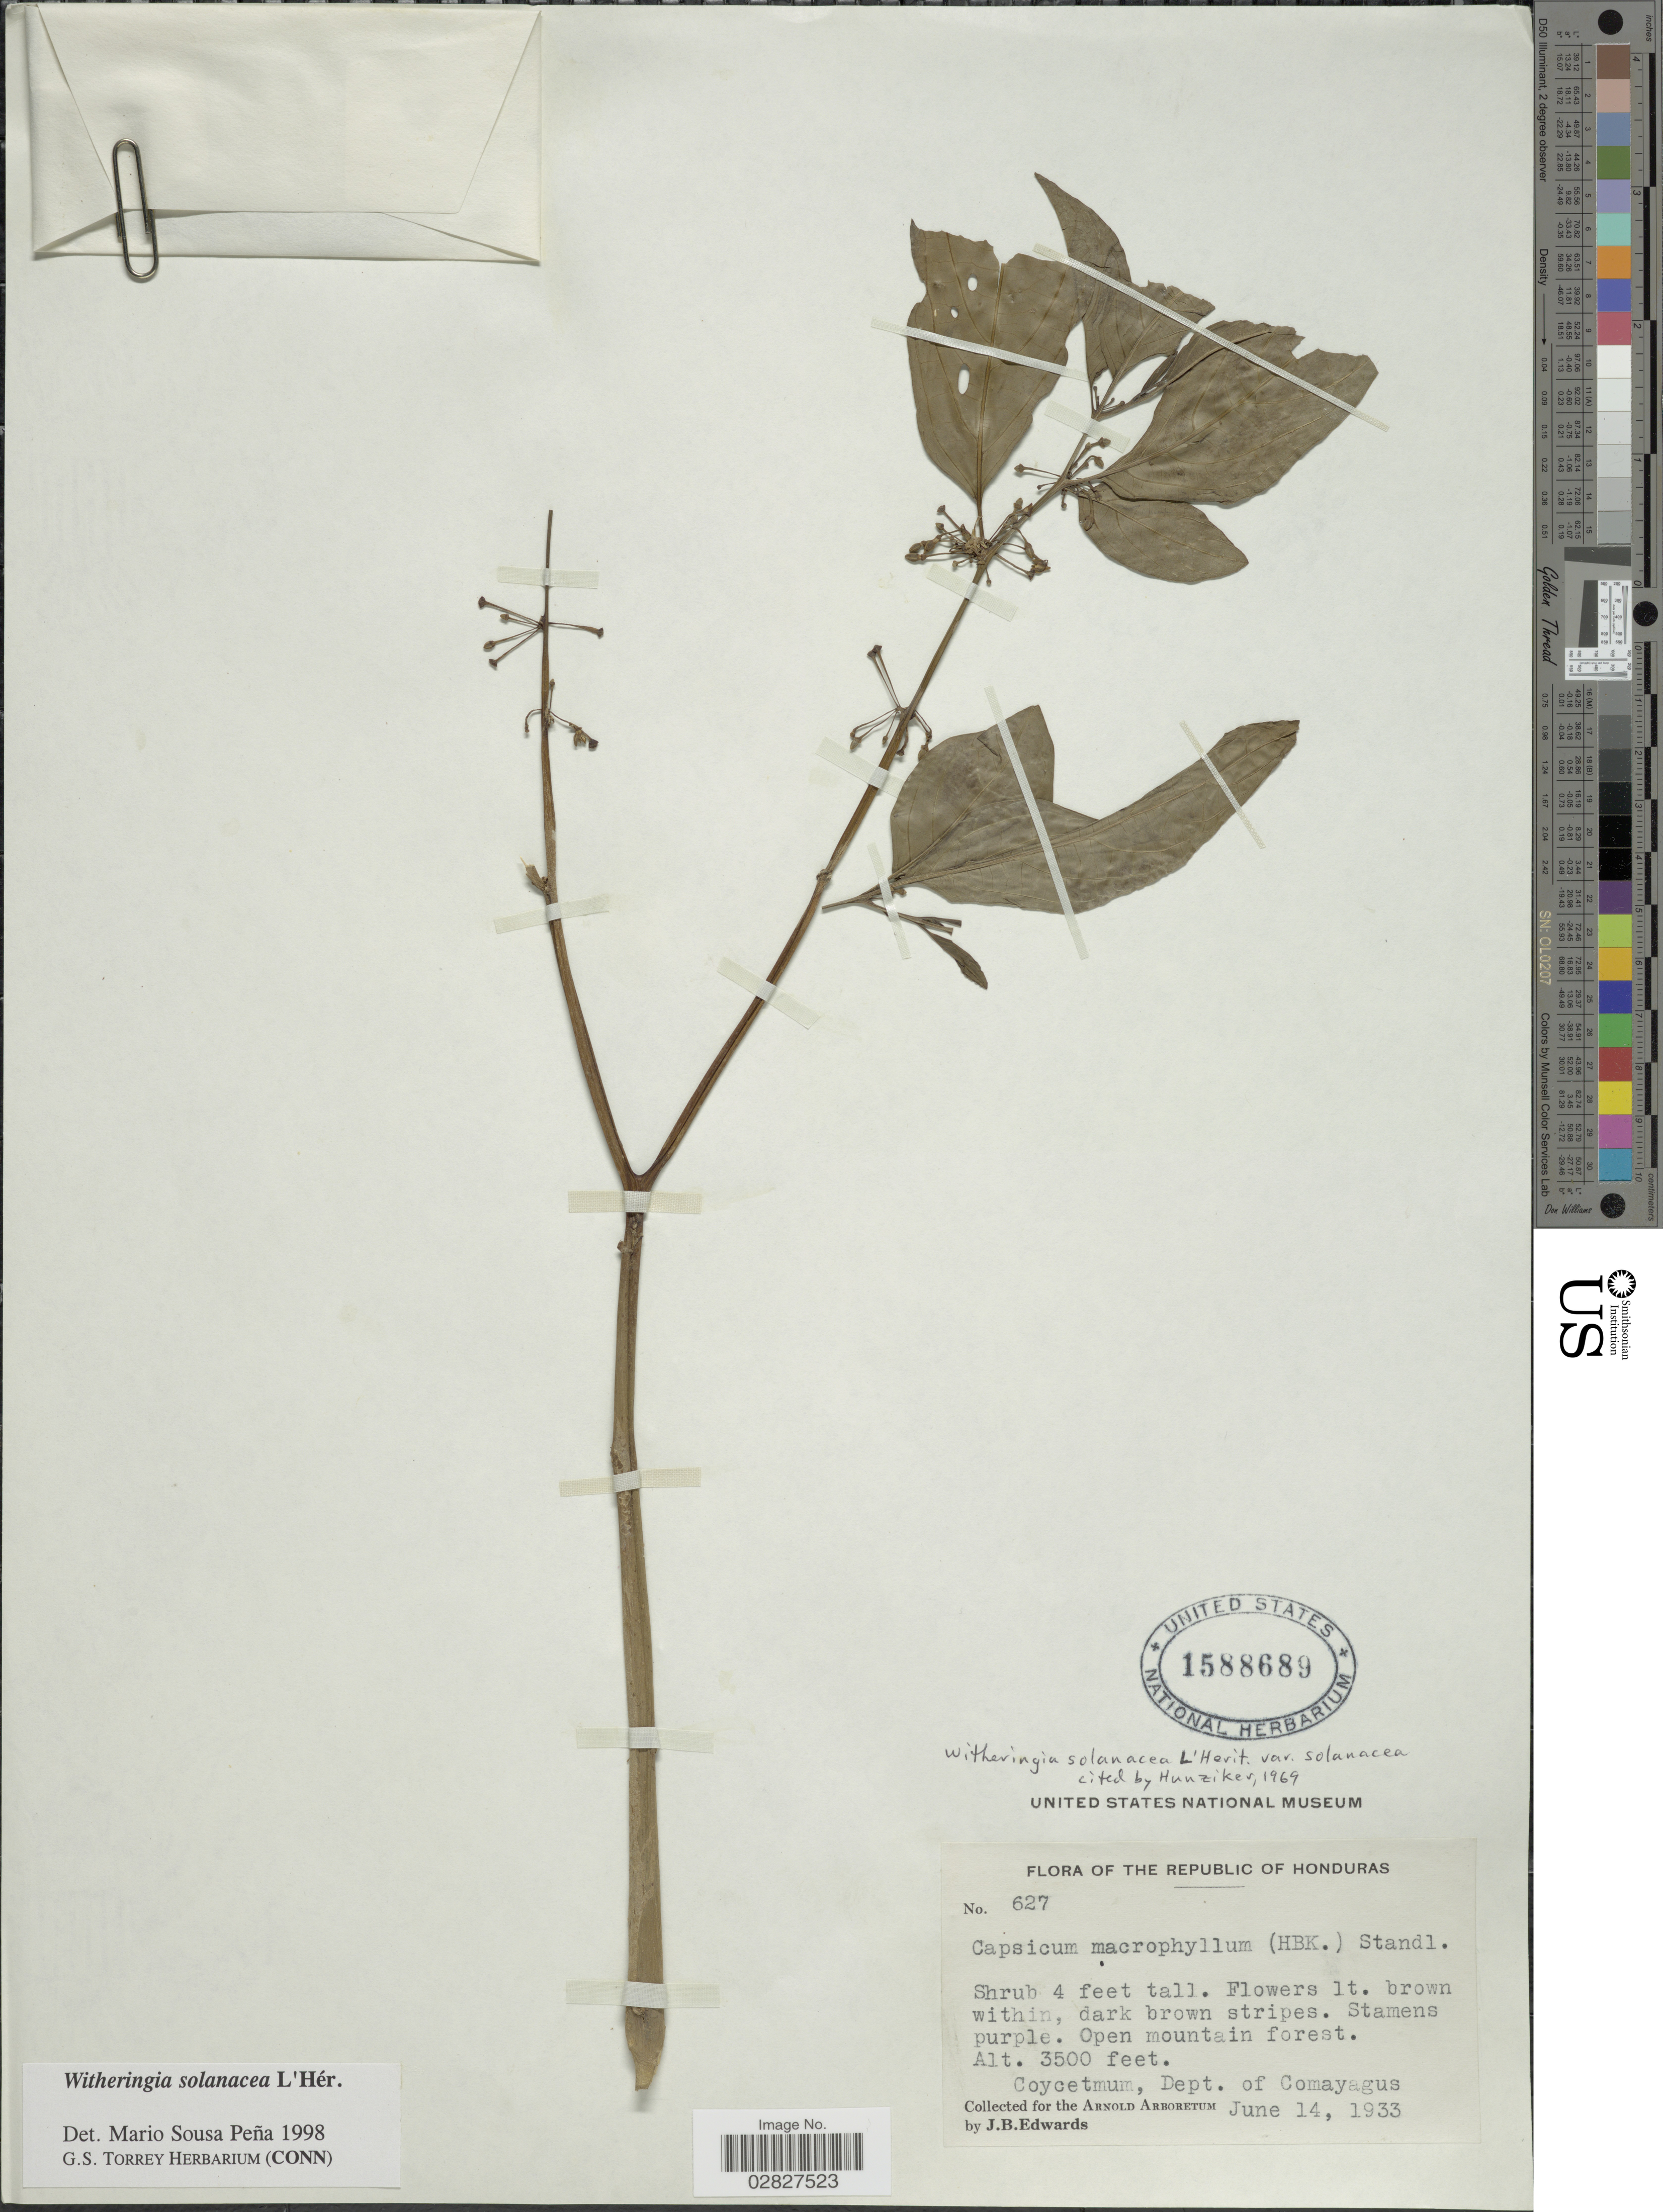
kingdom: Plantae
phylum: Tracheophyta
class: Magnoliopsida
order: Solanales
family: Solanaceae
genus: Witheringia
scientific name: Witheringia solanacea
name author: L'Hér.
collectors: J. B. Edwards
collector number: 627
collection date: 1933-06-14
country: Honduras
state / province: Comayagua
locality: Coycetmum, Dept. of Comayagus.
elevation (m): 1067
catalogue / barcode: US 1588689